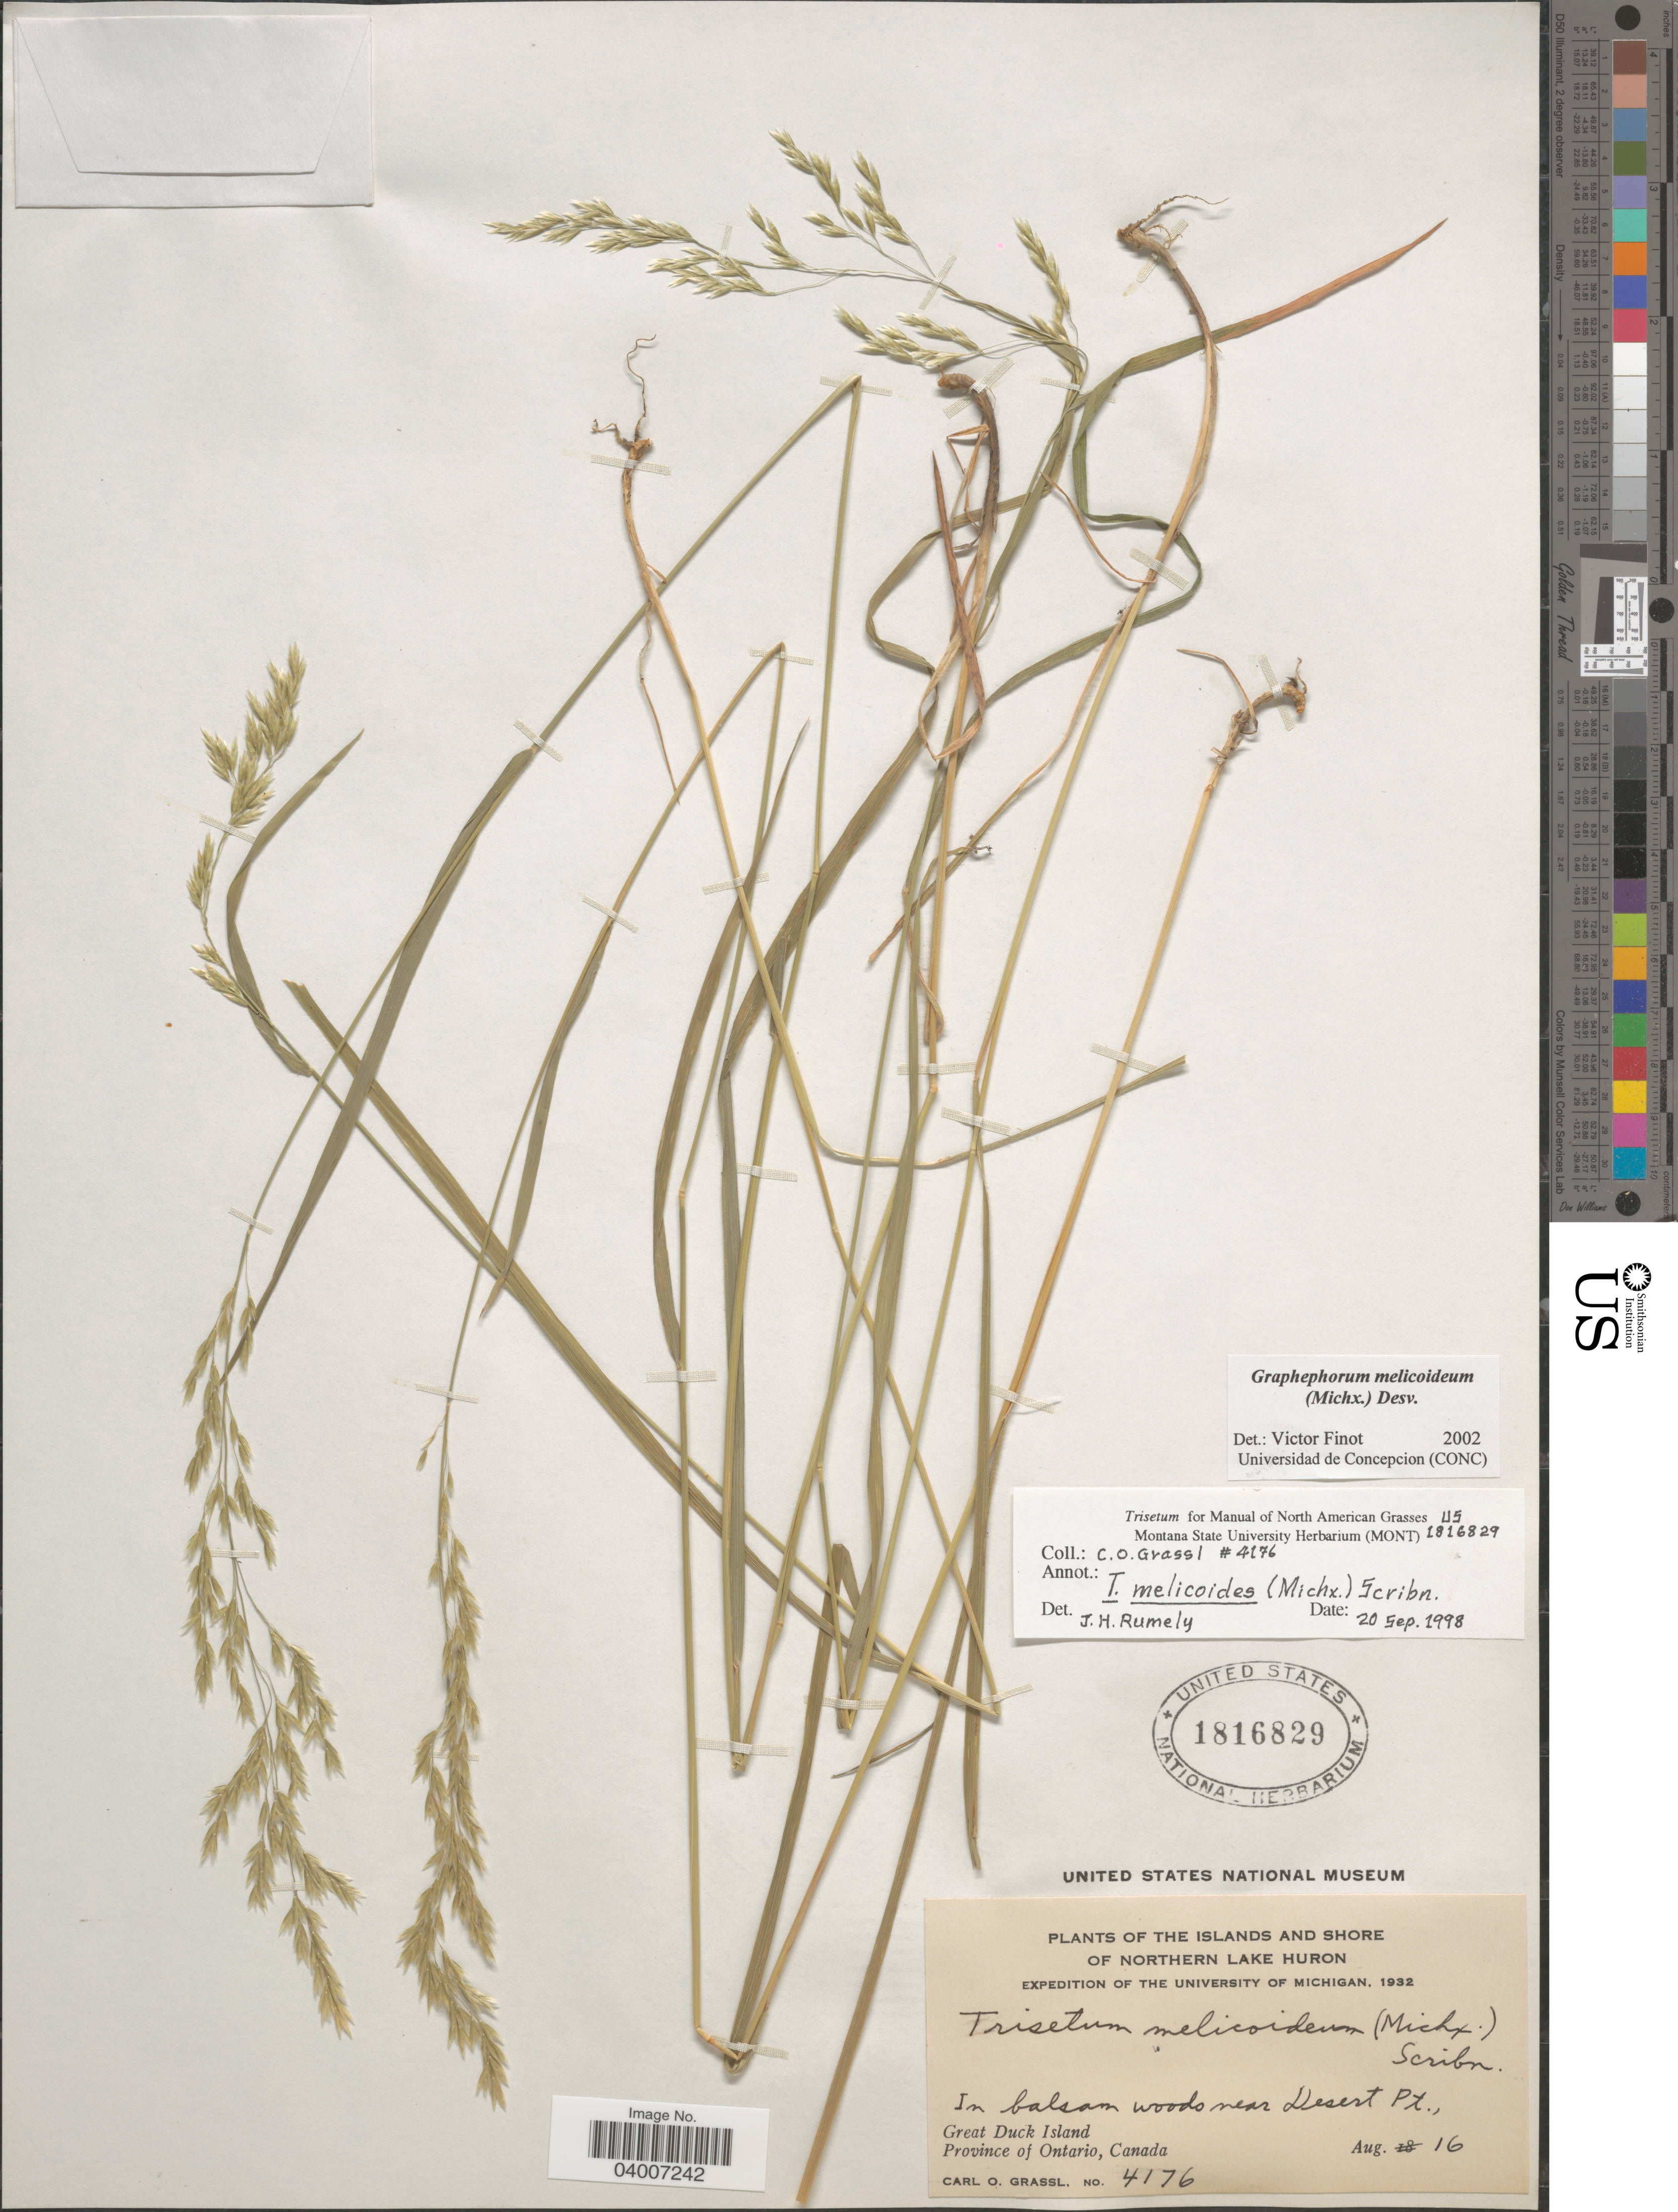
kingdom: Plantae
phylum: Tracheophyta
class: Liliopsida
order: Poales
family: Poaceae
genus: Graphephorum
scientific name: Graphephorum melicoides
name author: (F. Michx.) Desv.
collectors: C. Grassl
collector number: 4176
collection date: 1932-08-16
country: Canada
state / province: Ontario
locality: The Islands and Shore of Northern Lake Huron. In balsam woods near Desert Pt., Great Duck Island.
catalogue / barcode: US 1816829